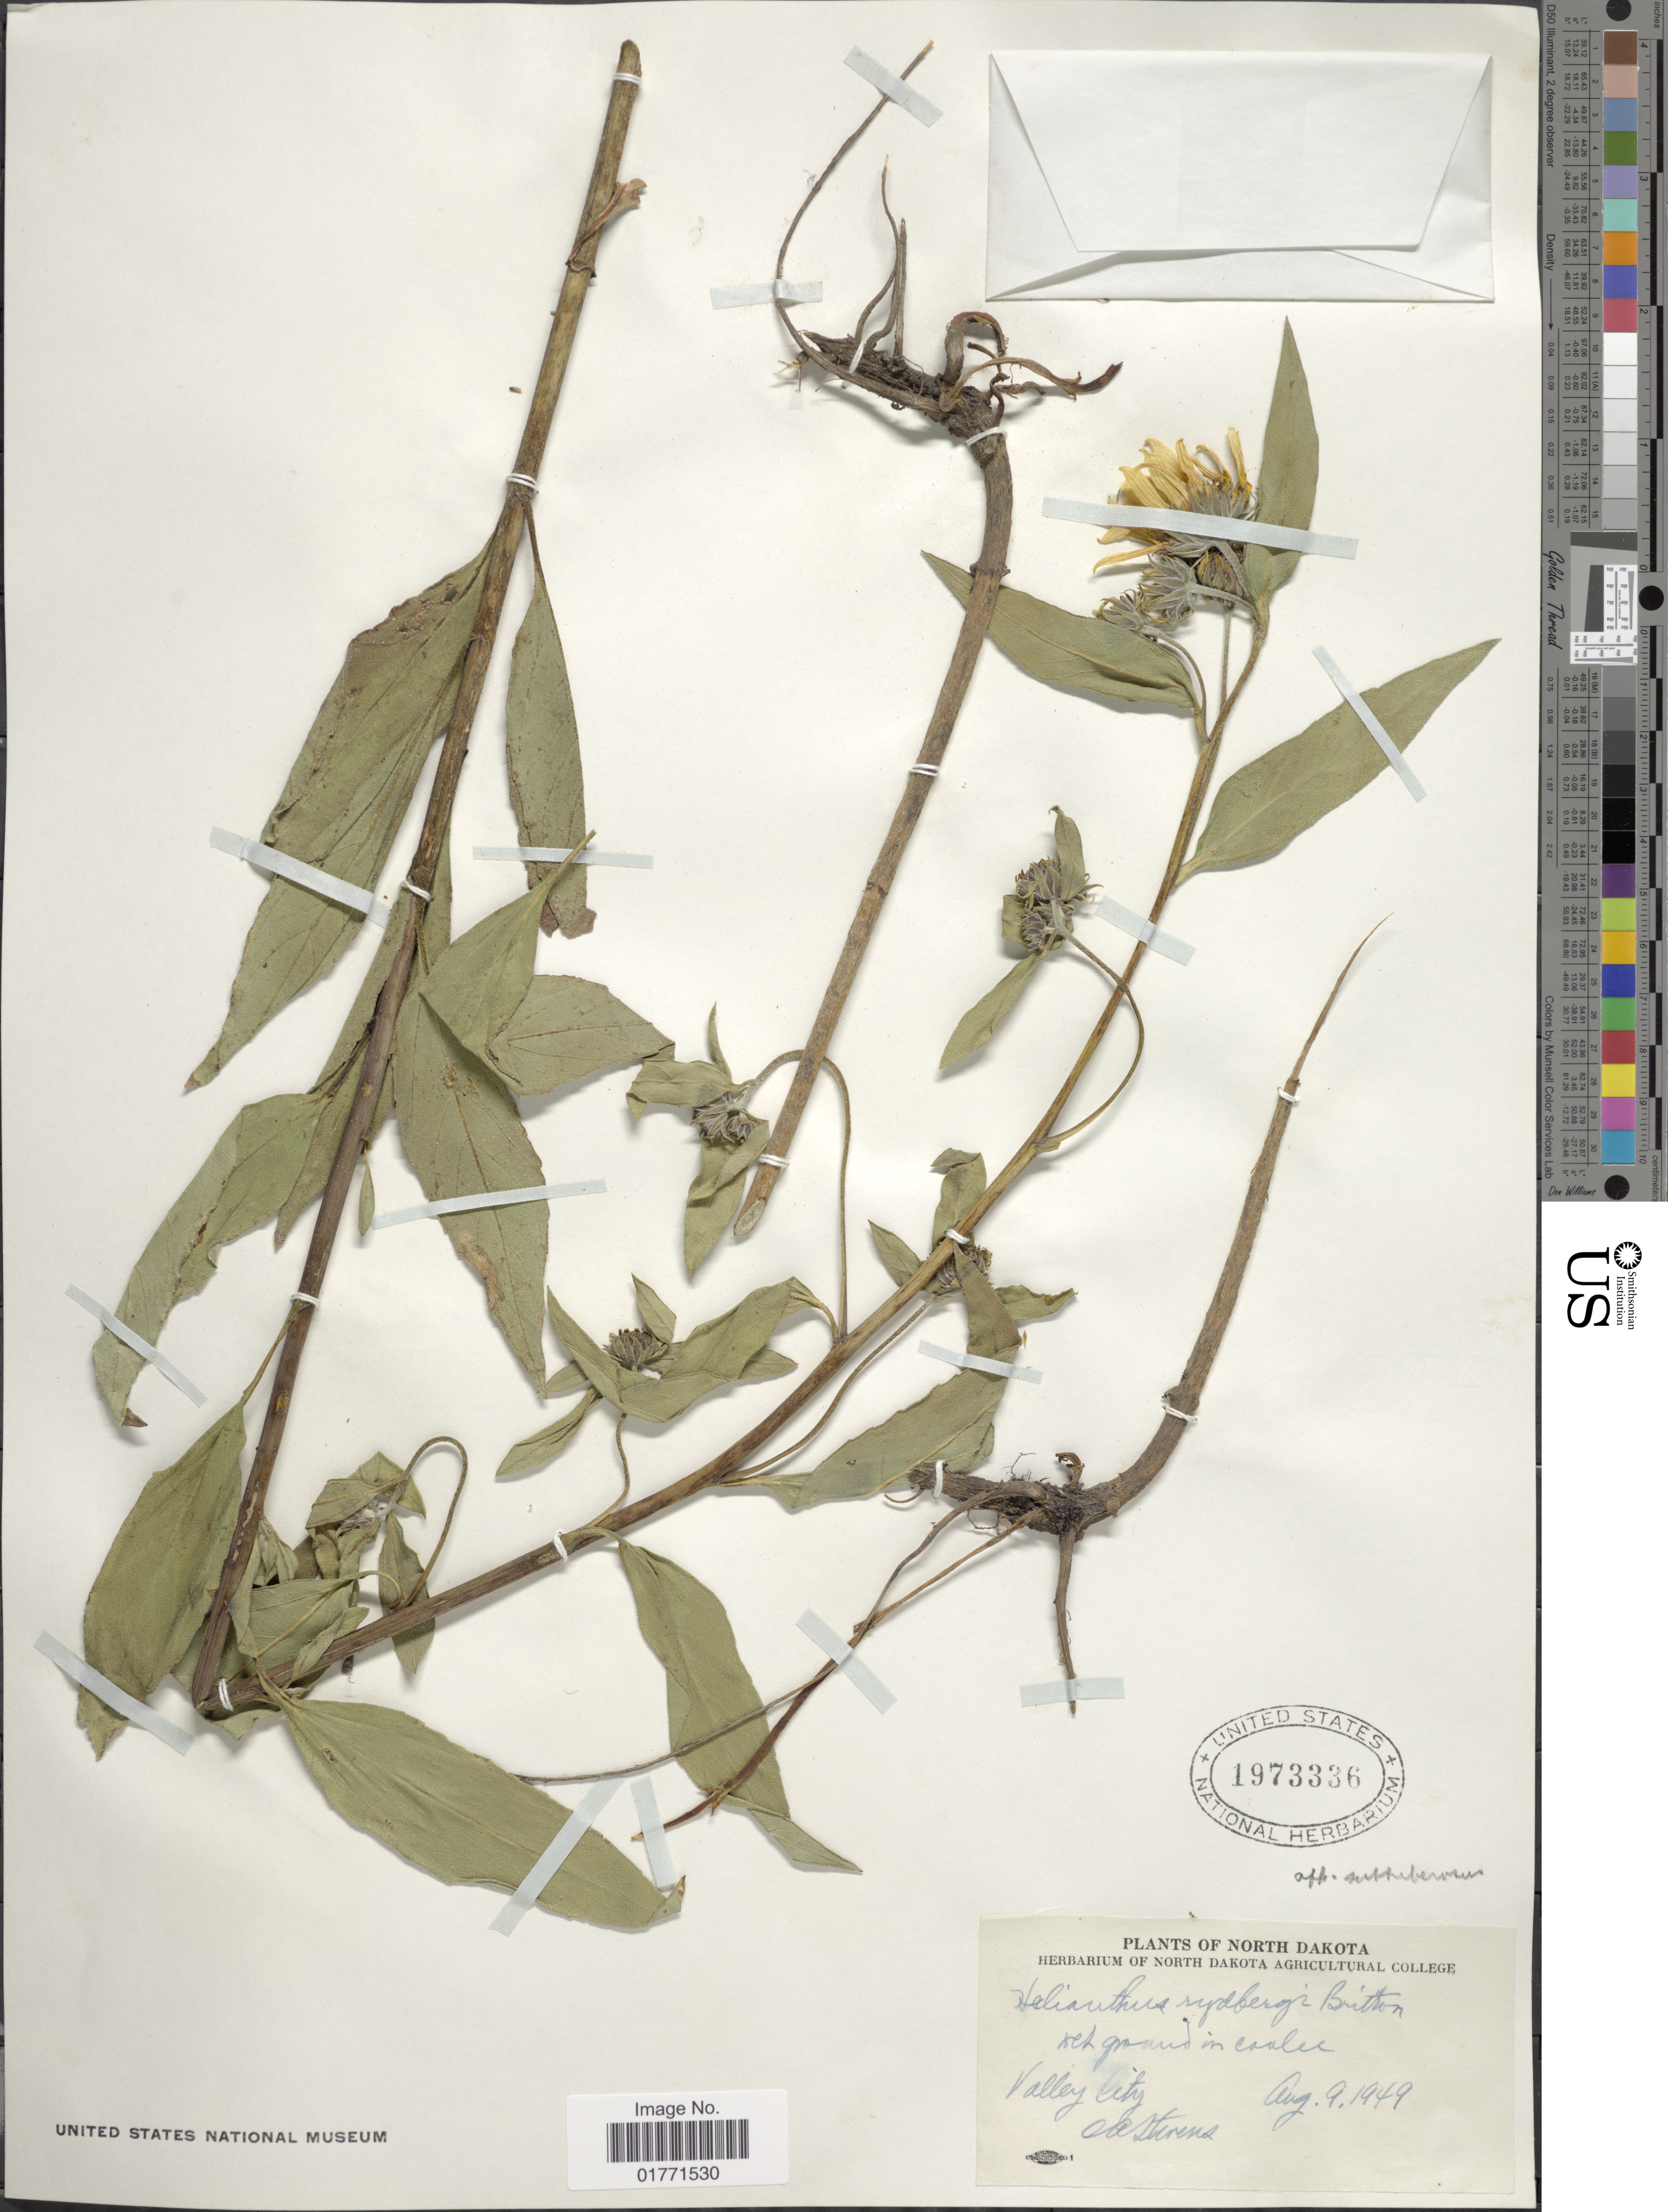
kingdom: Plantae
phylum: Tracheophyta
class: Magnoliopsida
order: Asterales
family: Asteraceae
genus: Helianthus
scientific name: Helianthus rydbergi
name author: Britton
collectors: O. A. Stevens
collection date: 1949-08-09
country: United States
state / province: North Dakota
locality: North Dakota, Valley City.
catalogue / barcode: US 1973336